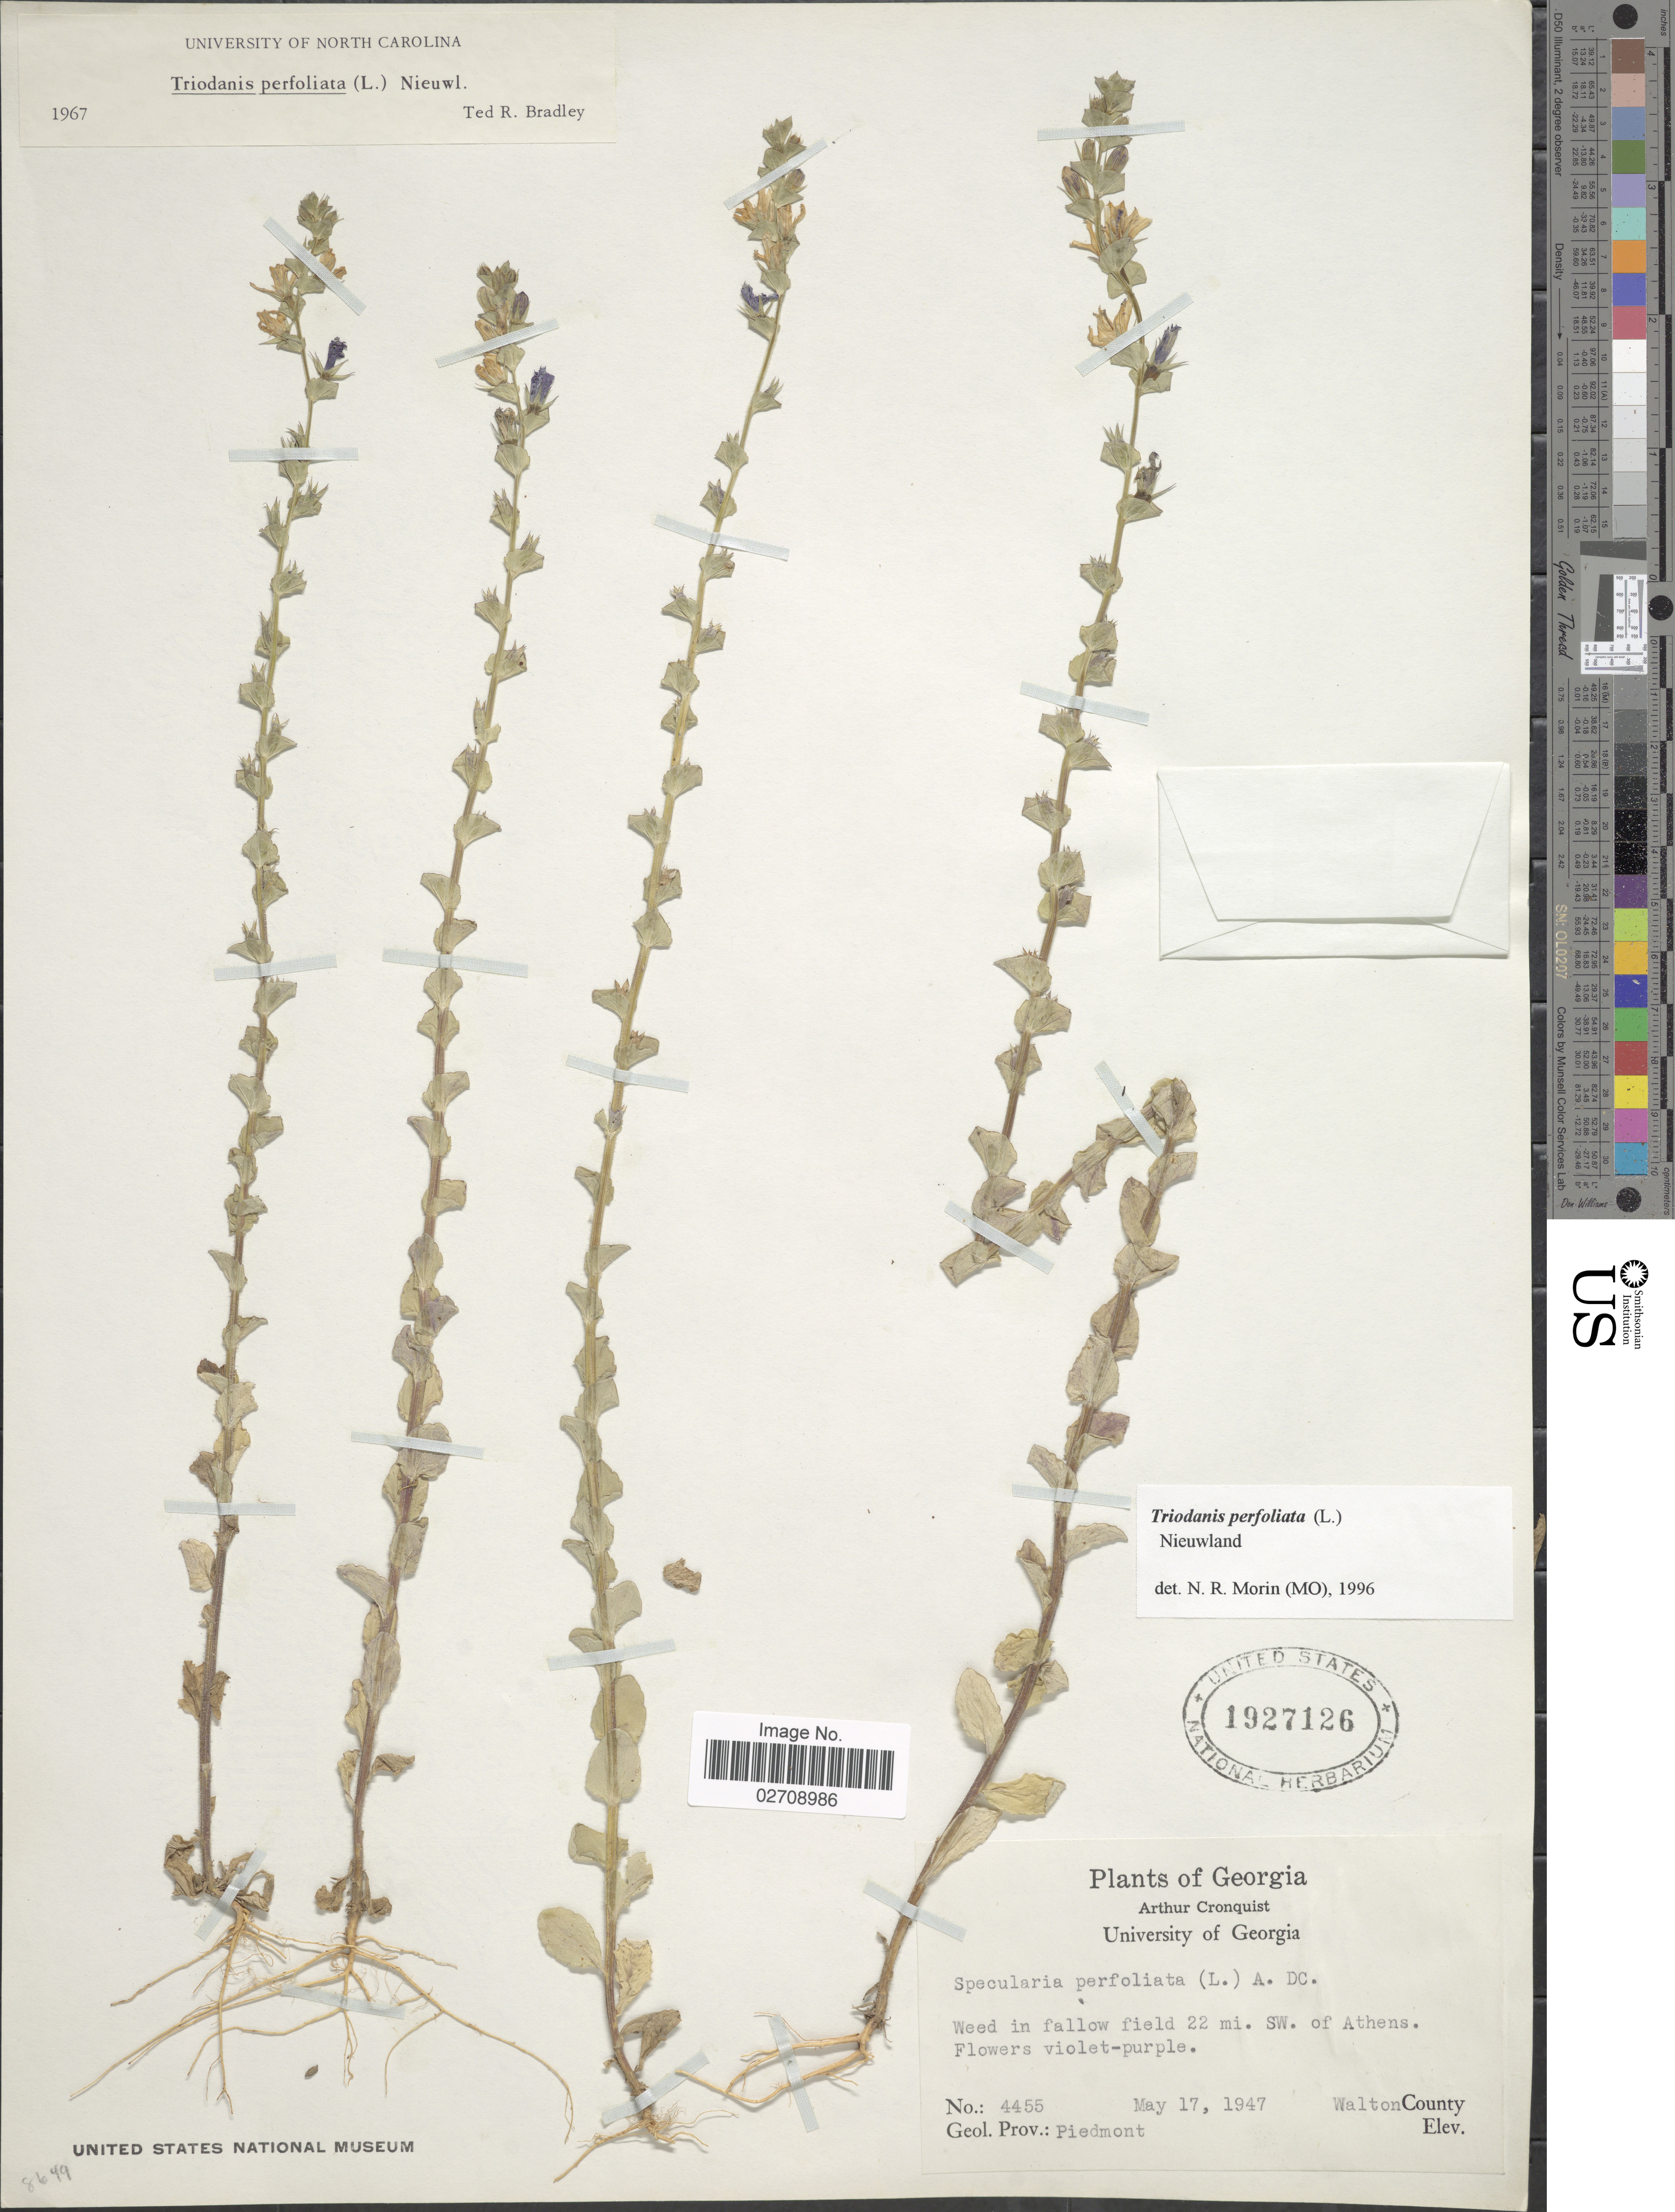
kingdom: Plantae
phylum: Tracheophyta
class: Magnoliopsida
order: Asterales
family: Campanulaceae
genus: Triodanis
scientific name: Triodanis perfoliata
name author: (L.) Nieuwl.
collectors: A. J. Cronquist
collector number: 4455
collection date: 1947-05-17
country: United States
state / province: Georgia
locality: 22 mi. SW. of Athens. Walton County. Geol. Prov. Piedmont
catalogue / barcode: US 1927126